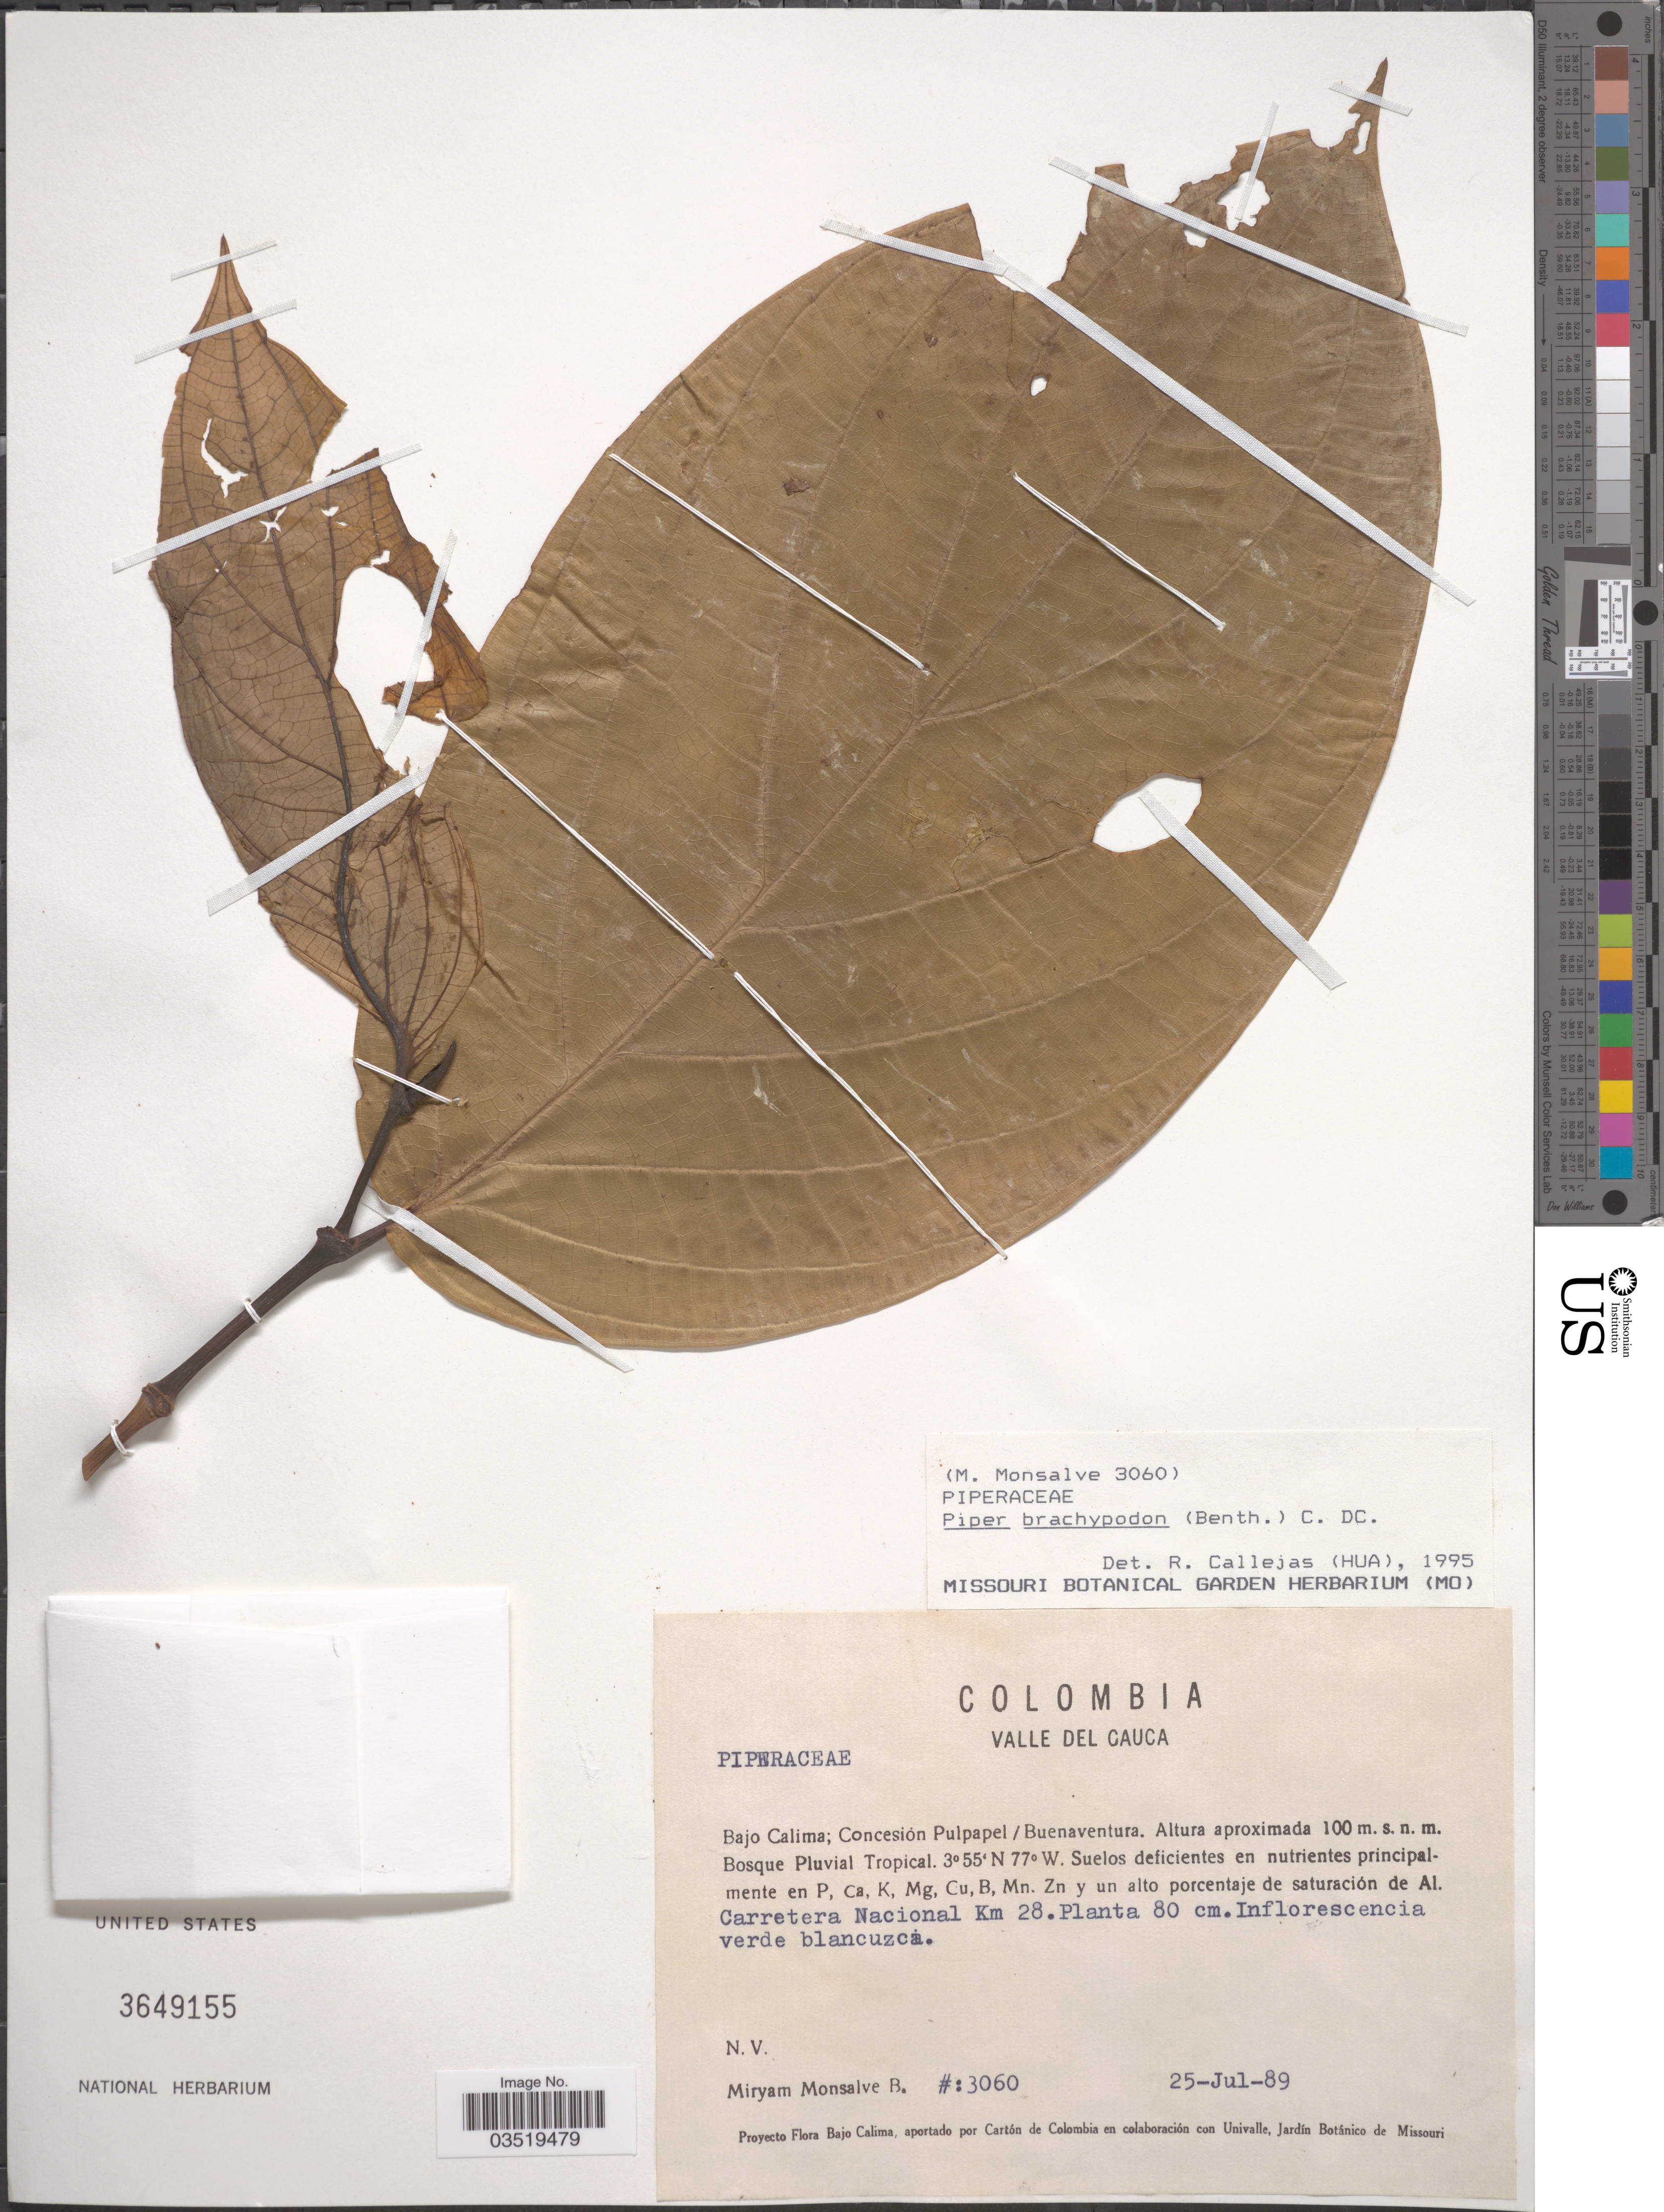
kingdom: Plantae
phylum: Tracheophyta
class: Magnoliopsida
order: Piperales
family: Piperaceae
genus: Piper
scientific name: Piper brachypodon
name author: (Benth.) C. DC.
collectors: M. Monsalve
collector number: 3060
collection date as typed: Transcribed d/m/y: 25/7/89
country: Colombia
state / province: Cauca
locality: Valle del Cauca. Bajo Calima; Concesión Pulpapel/Buenaventura. Bosque Pluvial Tropical. Carretera Nacional Km 28.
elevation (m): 100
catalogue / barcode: US 3649155